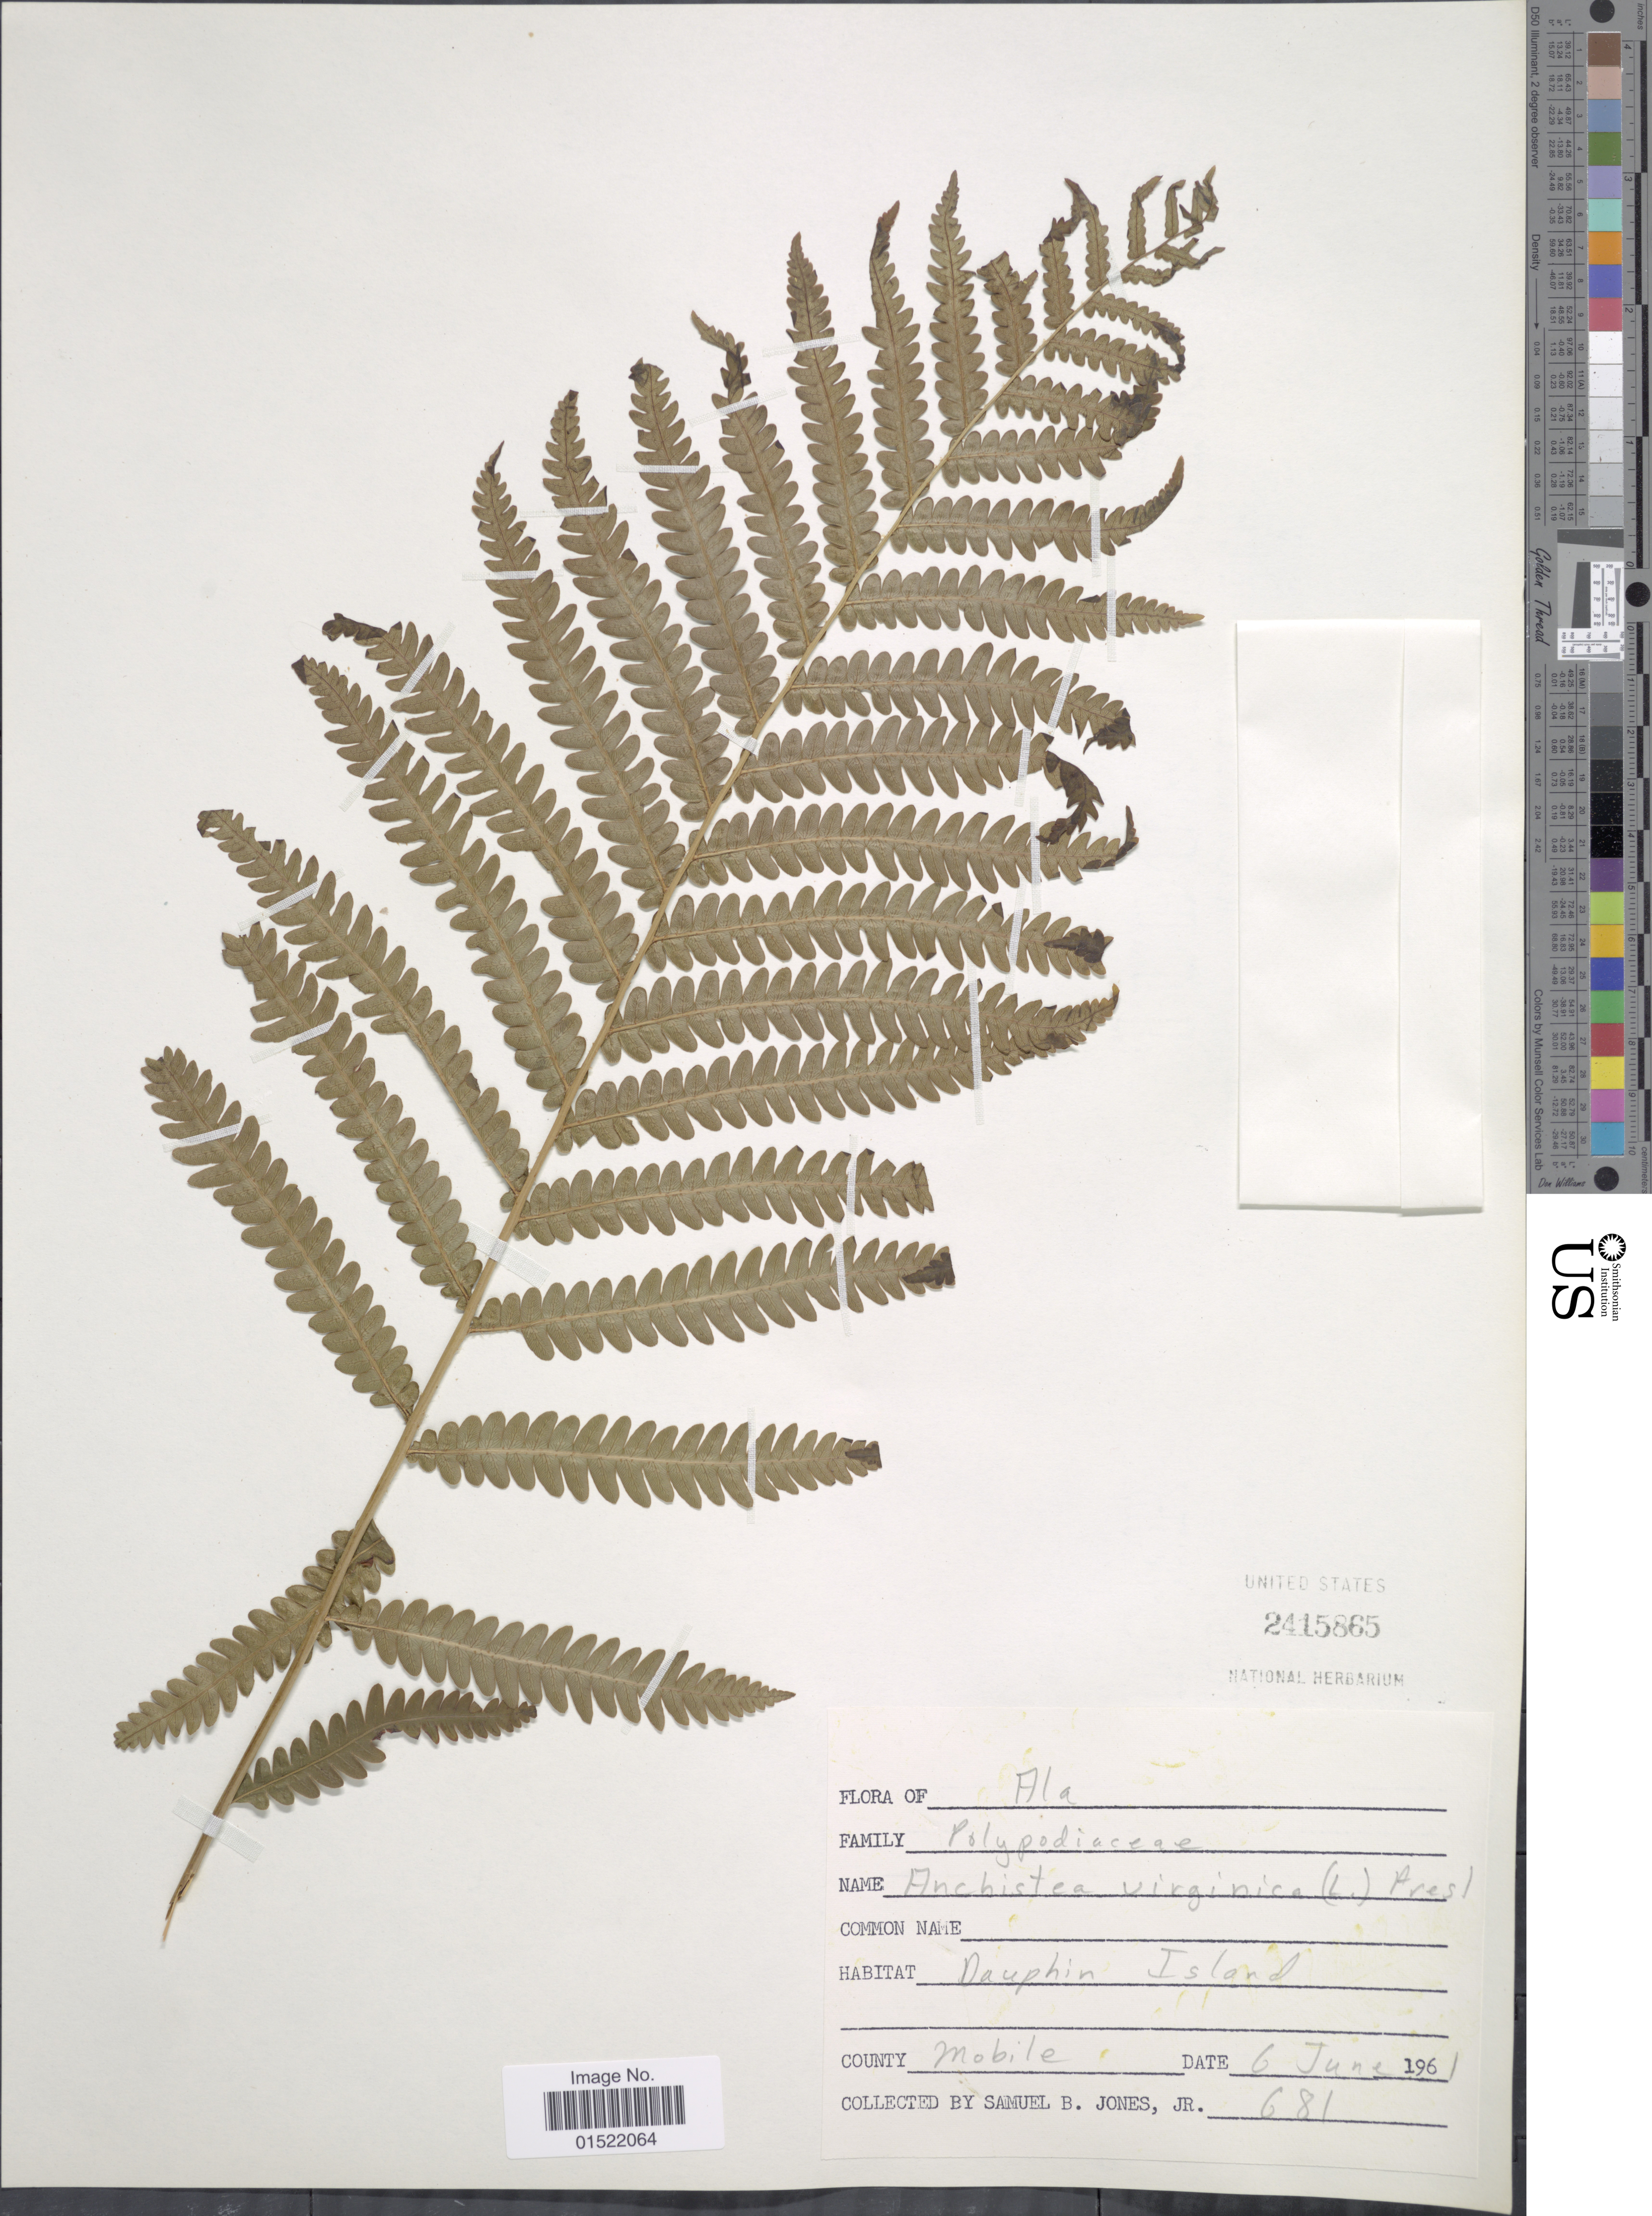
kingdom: Plantae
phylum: Tracheophyta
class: Polypodiopsida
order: Polypodiales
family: Blechnaceae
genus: Woodwardia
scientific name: Woodwardia virginica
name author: (L.) R.M. Sm.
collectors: S. B. Jones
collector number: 681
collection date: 1961-06-06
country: United States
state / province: Alabama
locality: Ala., Dauphin Island, County Mobile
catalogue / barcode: US 2415865